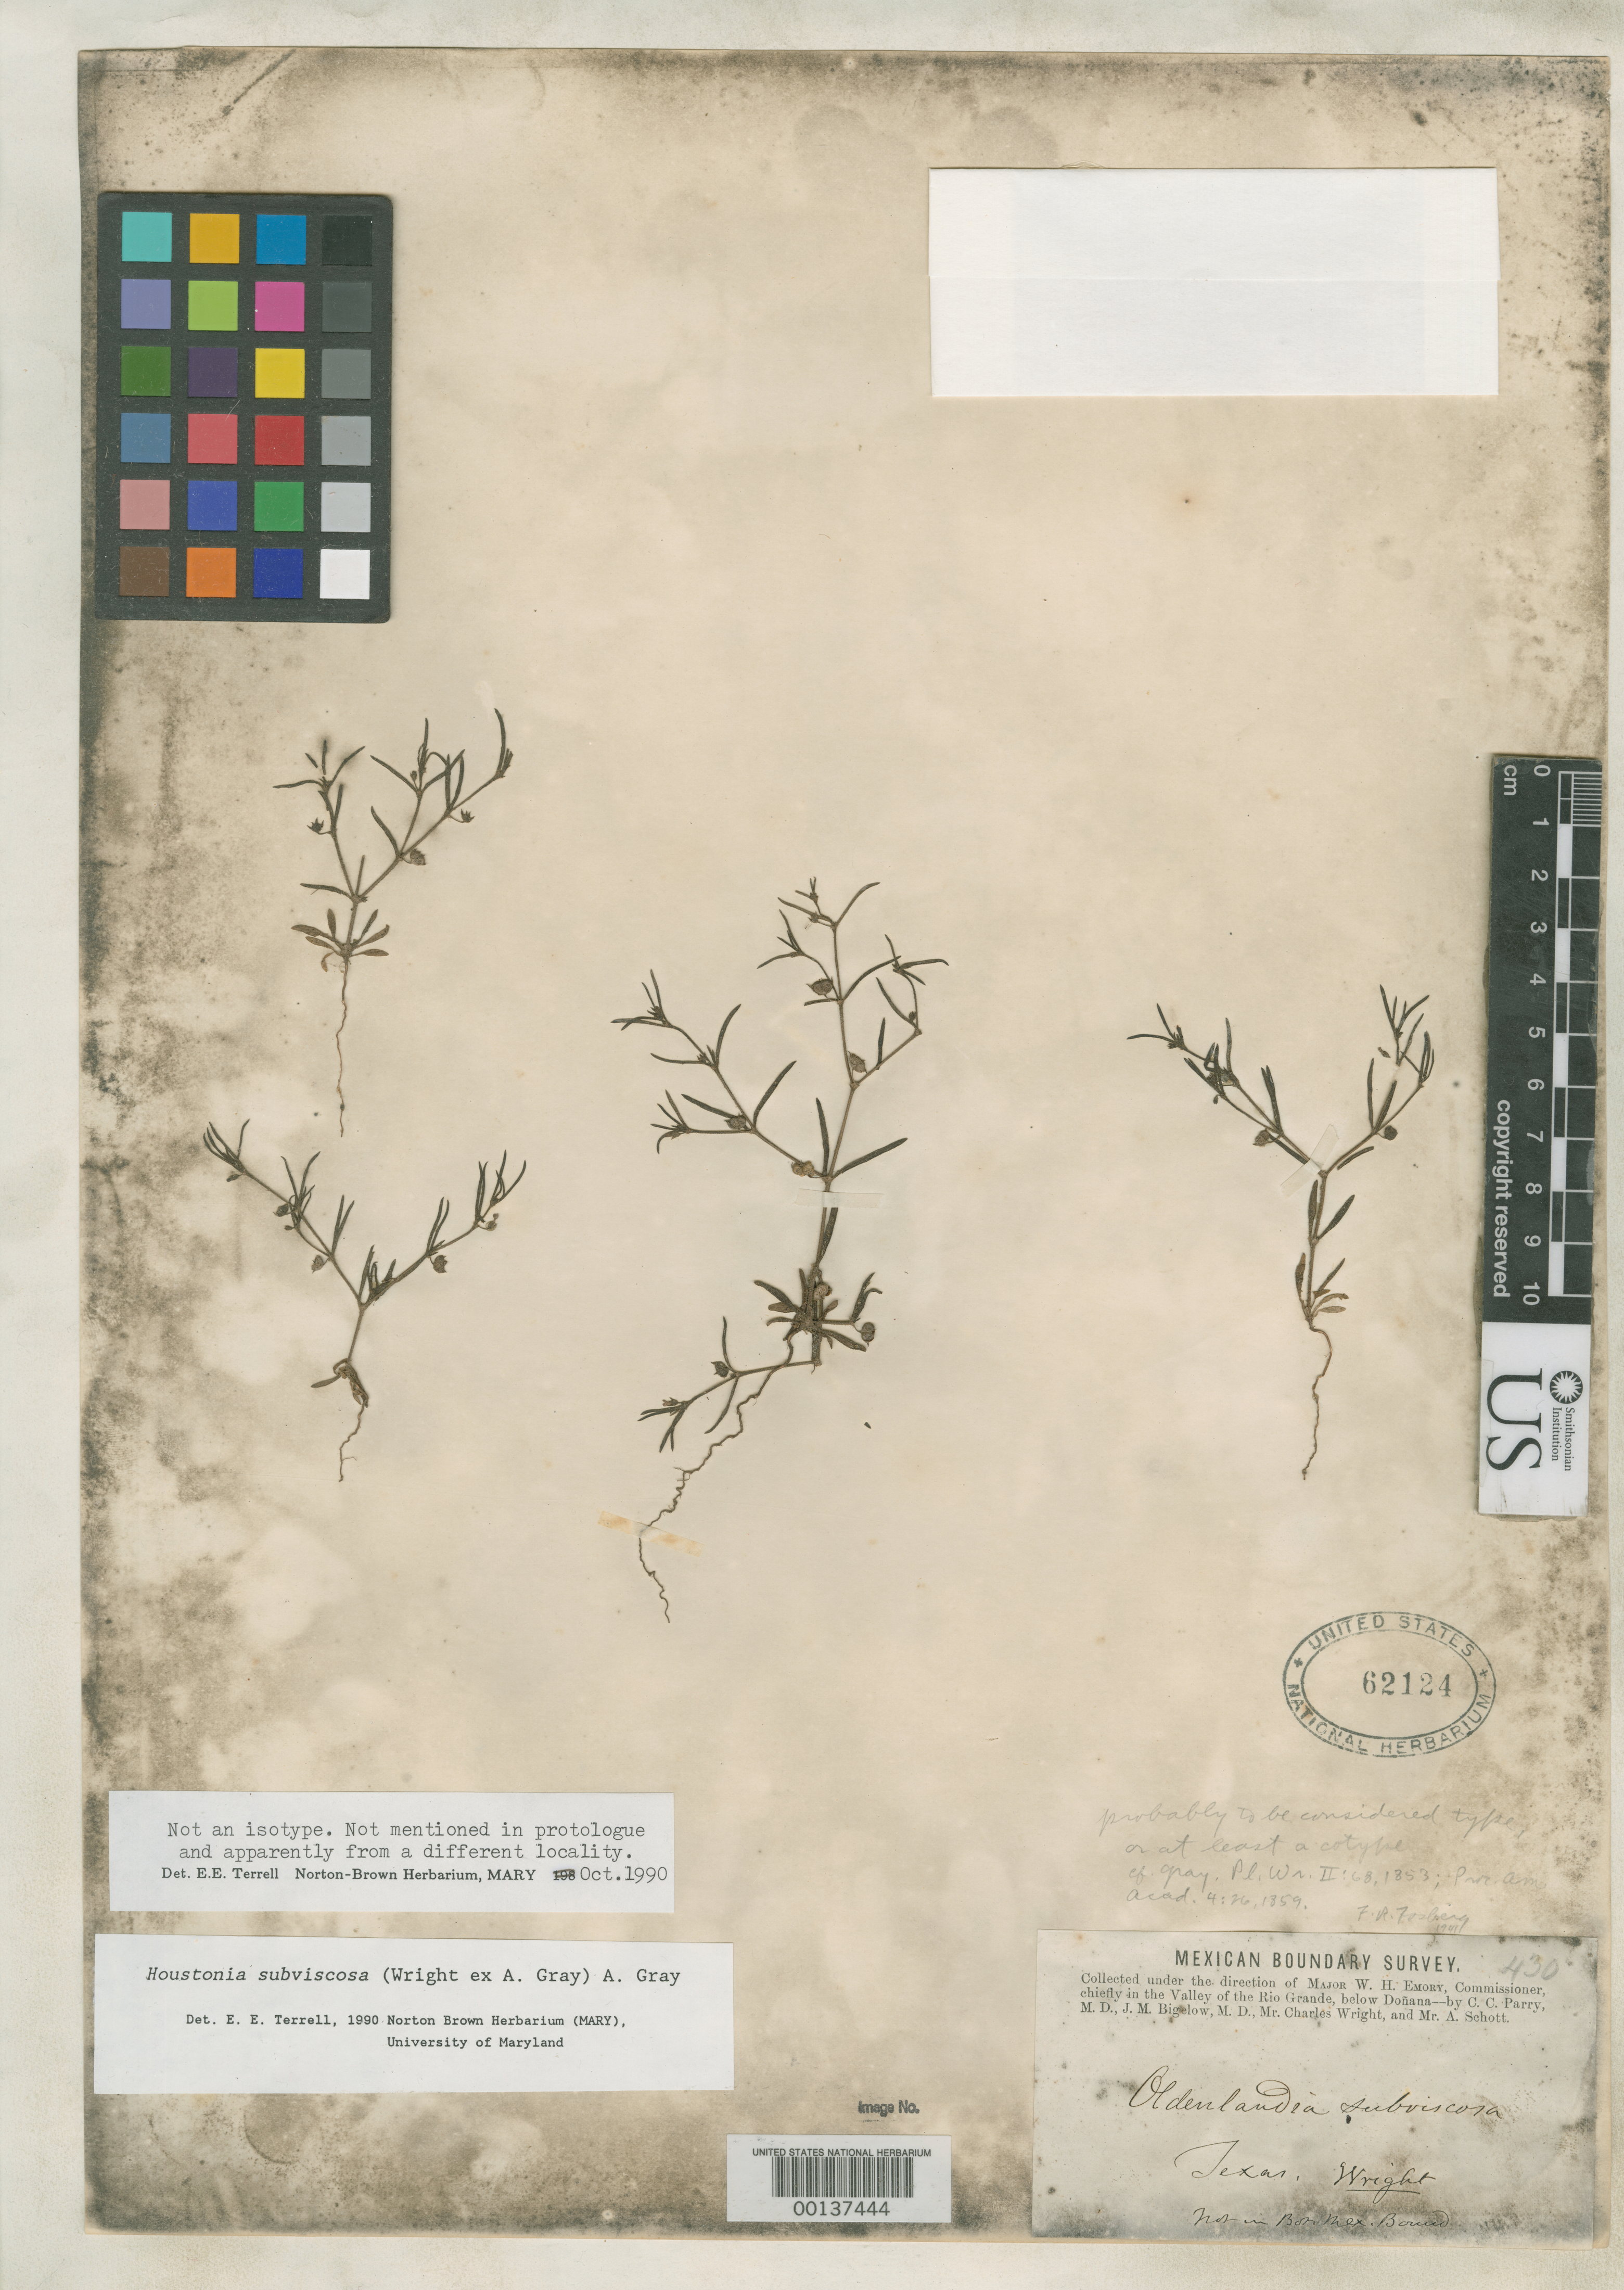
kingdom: Plantae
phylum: Tracheophyta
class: Magnoliopsida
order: Gentianales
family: Rubiaceae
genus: Oldenlandia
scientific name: Oldenlandia subviscosa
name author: C. Wright ex A. Gray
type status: Type Collection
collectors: C. C. Parry, J. M. Bigelow, C. Wright & A. C. V. Schott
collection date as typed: May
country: United States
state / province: Texas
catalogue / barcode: US 62124